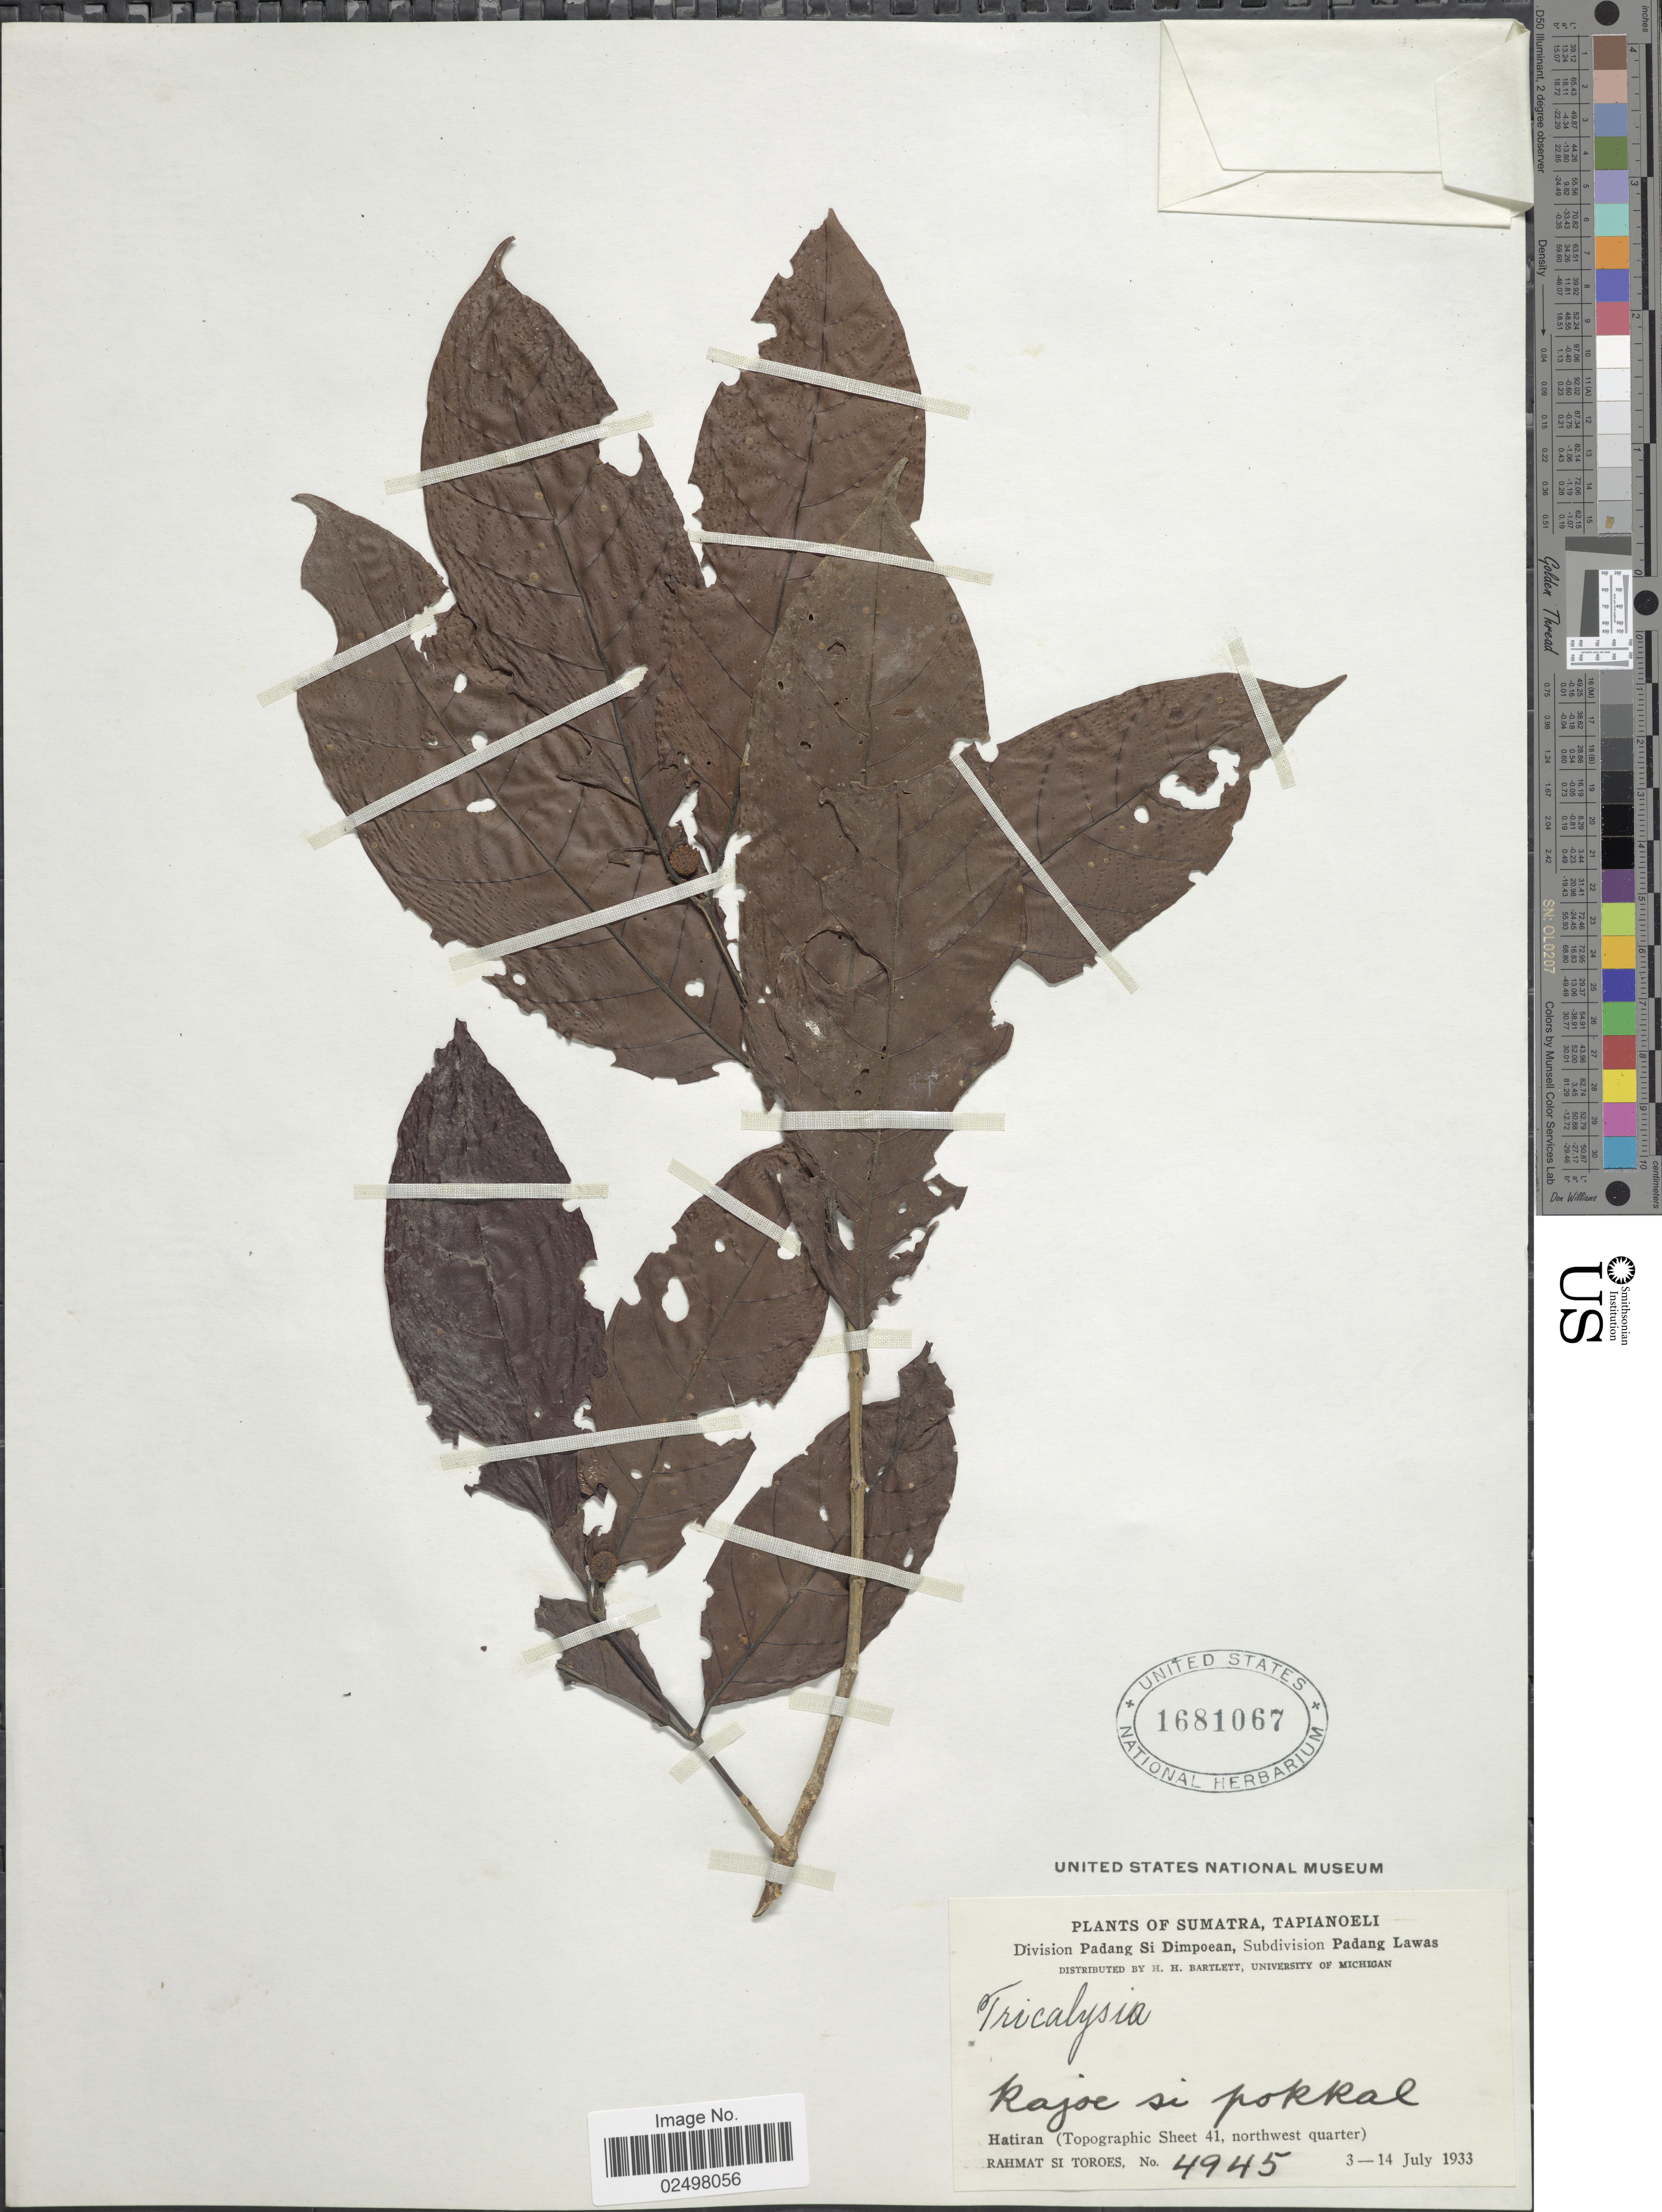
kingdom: Plantae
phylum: Tracheophyta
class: Magnoliopsida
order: Gentianales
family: Rubiaceae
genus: Tricalysia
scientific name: Tricalysia sp.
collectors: Rahmat Si Boeea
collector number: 4945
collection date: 1933-07-03/1933-07-14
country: Indonesia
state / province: Sumatra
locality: Tapianoeli, Division Padang Si Dimpoean, Subdivsion Padang Lawas, Kajoe si pokkal, Hatiran (Topographic Sheet 41, northwest quarter)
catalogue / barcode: US 1681067